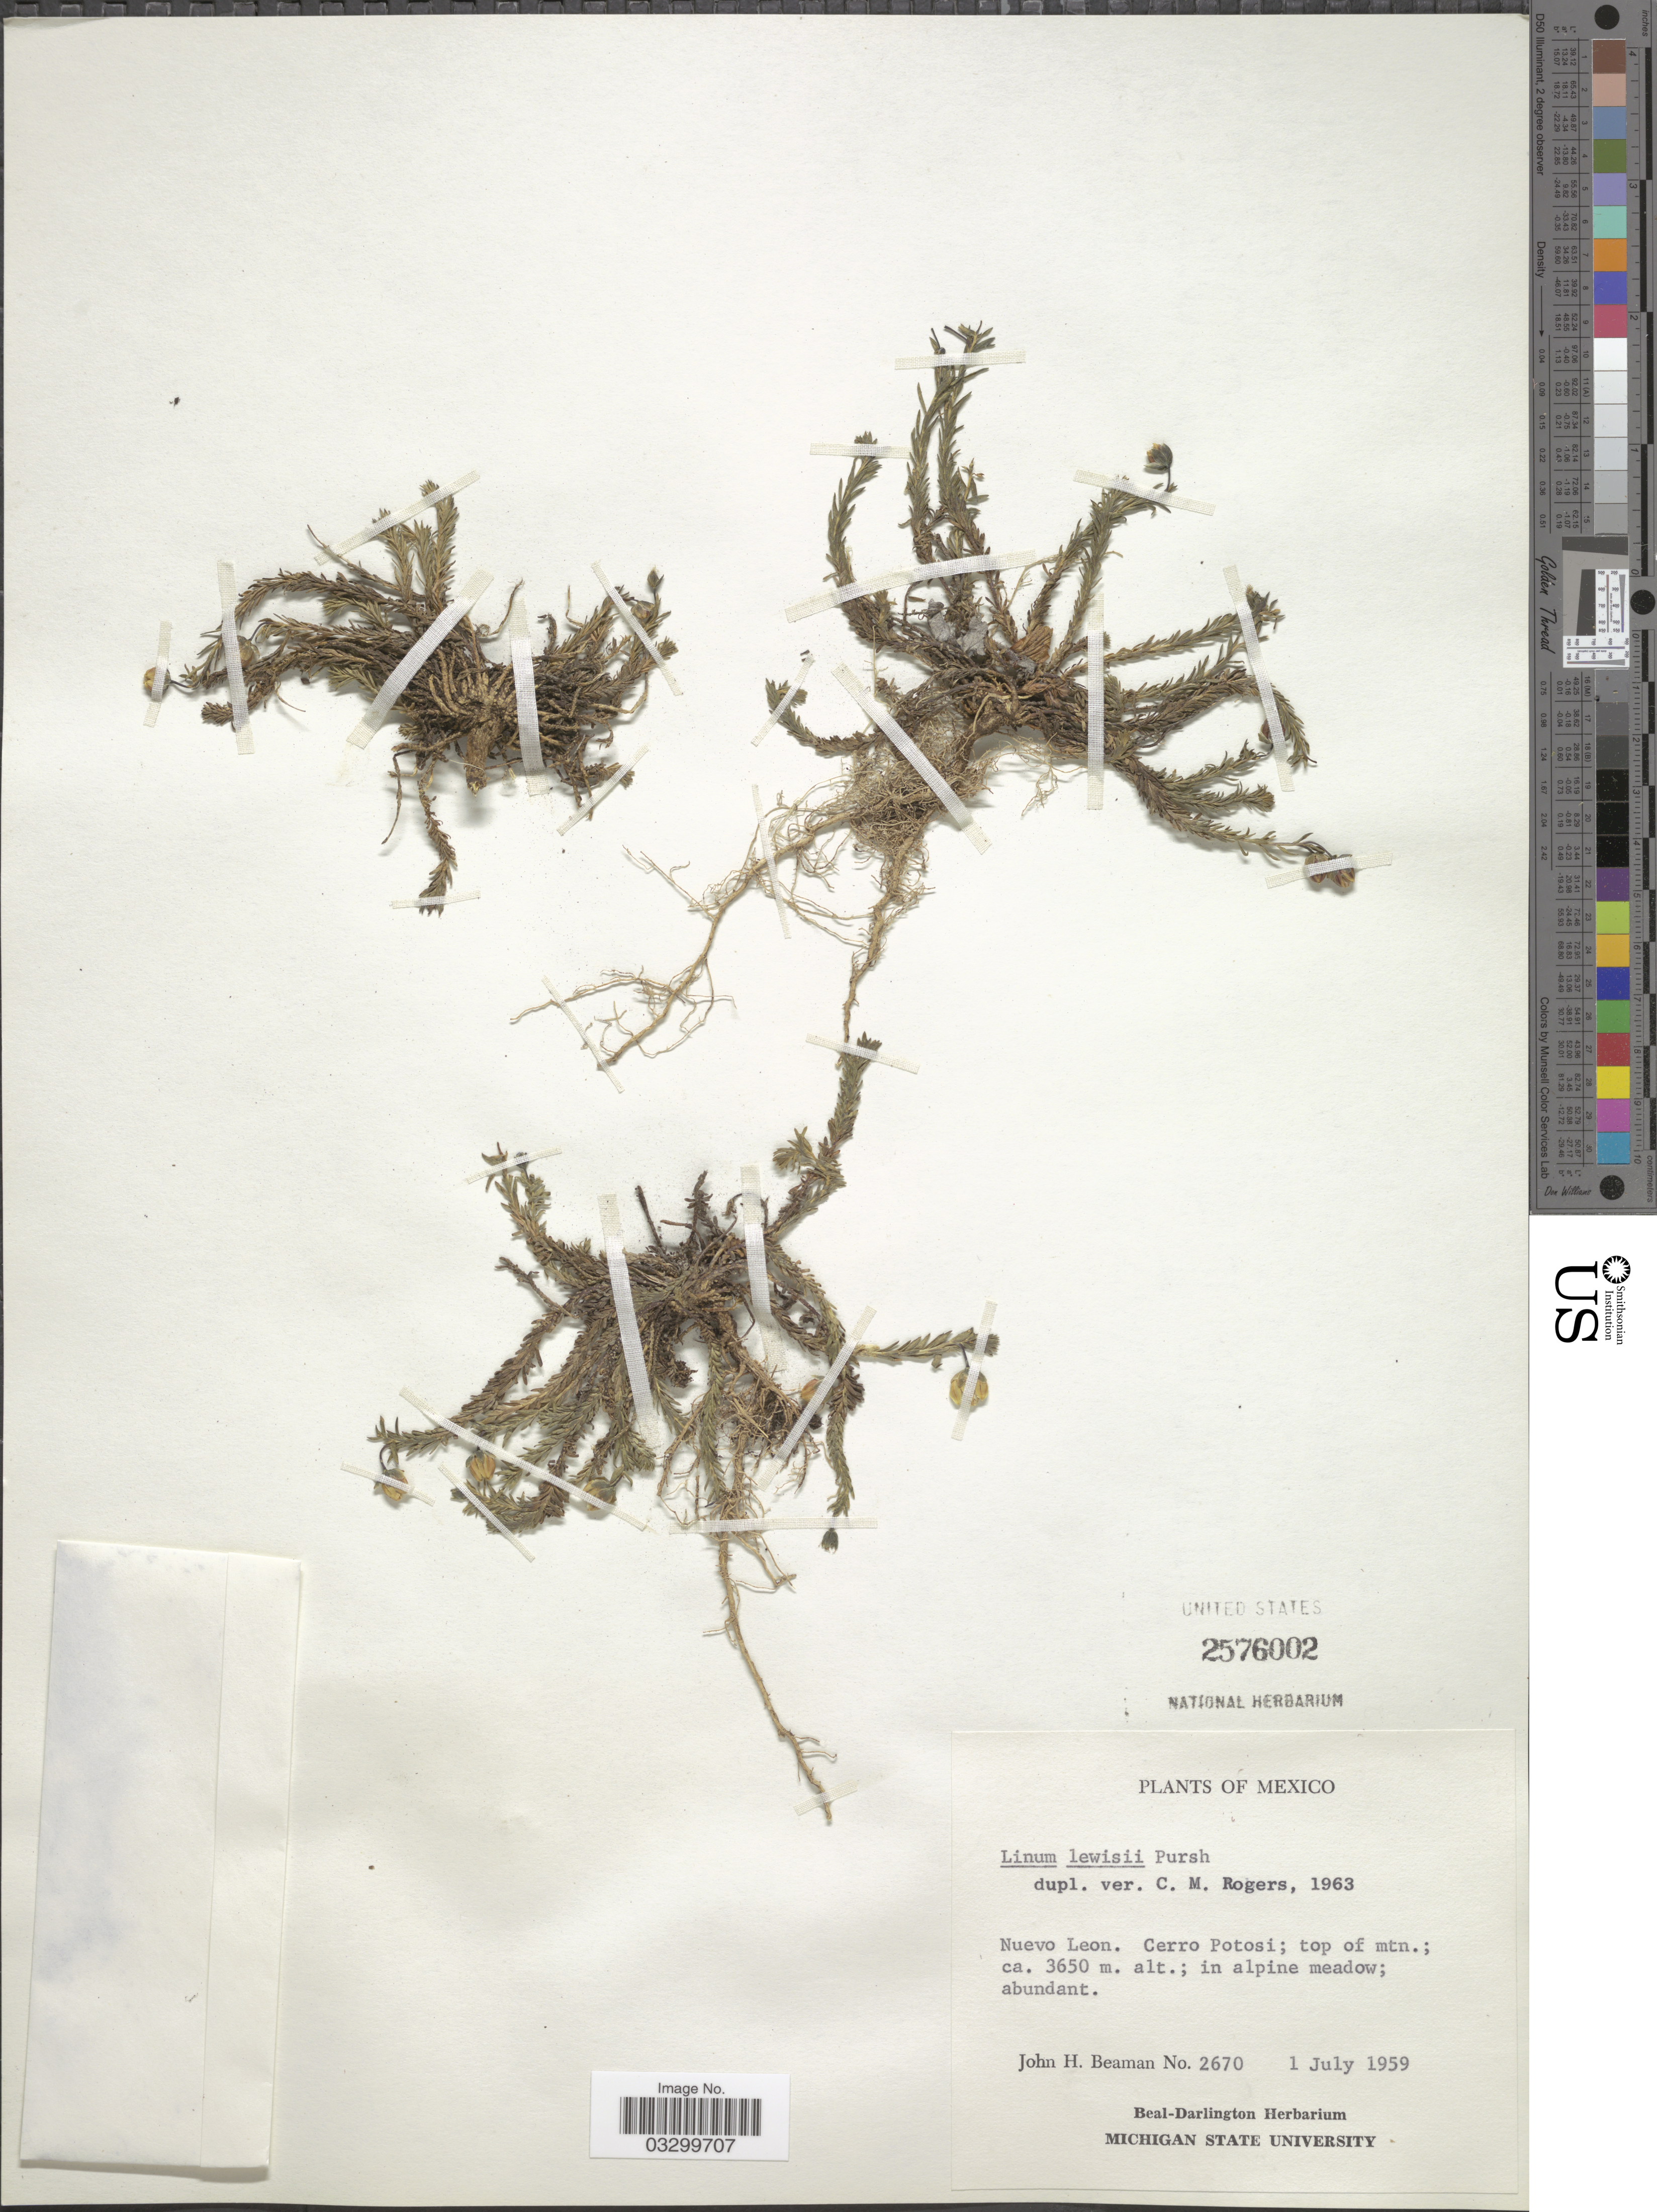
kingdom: Plantae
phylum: Tracheophyta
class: Magnoliopsida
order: Malpighiales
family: Linaceae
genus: Linum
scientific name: Linum lewisii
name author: Pursh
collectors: J. H. Beaman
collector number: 2670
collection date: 1959-07-01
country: Mexico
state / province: Nuevo León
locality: Cerro Potosi.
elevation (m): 3650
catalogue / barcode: US 2576002